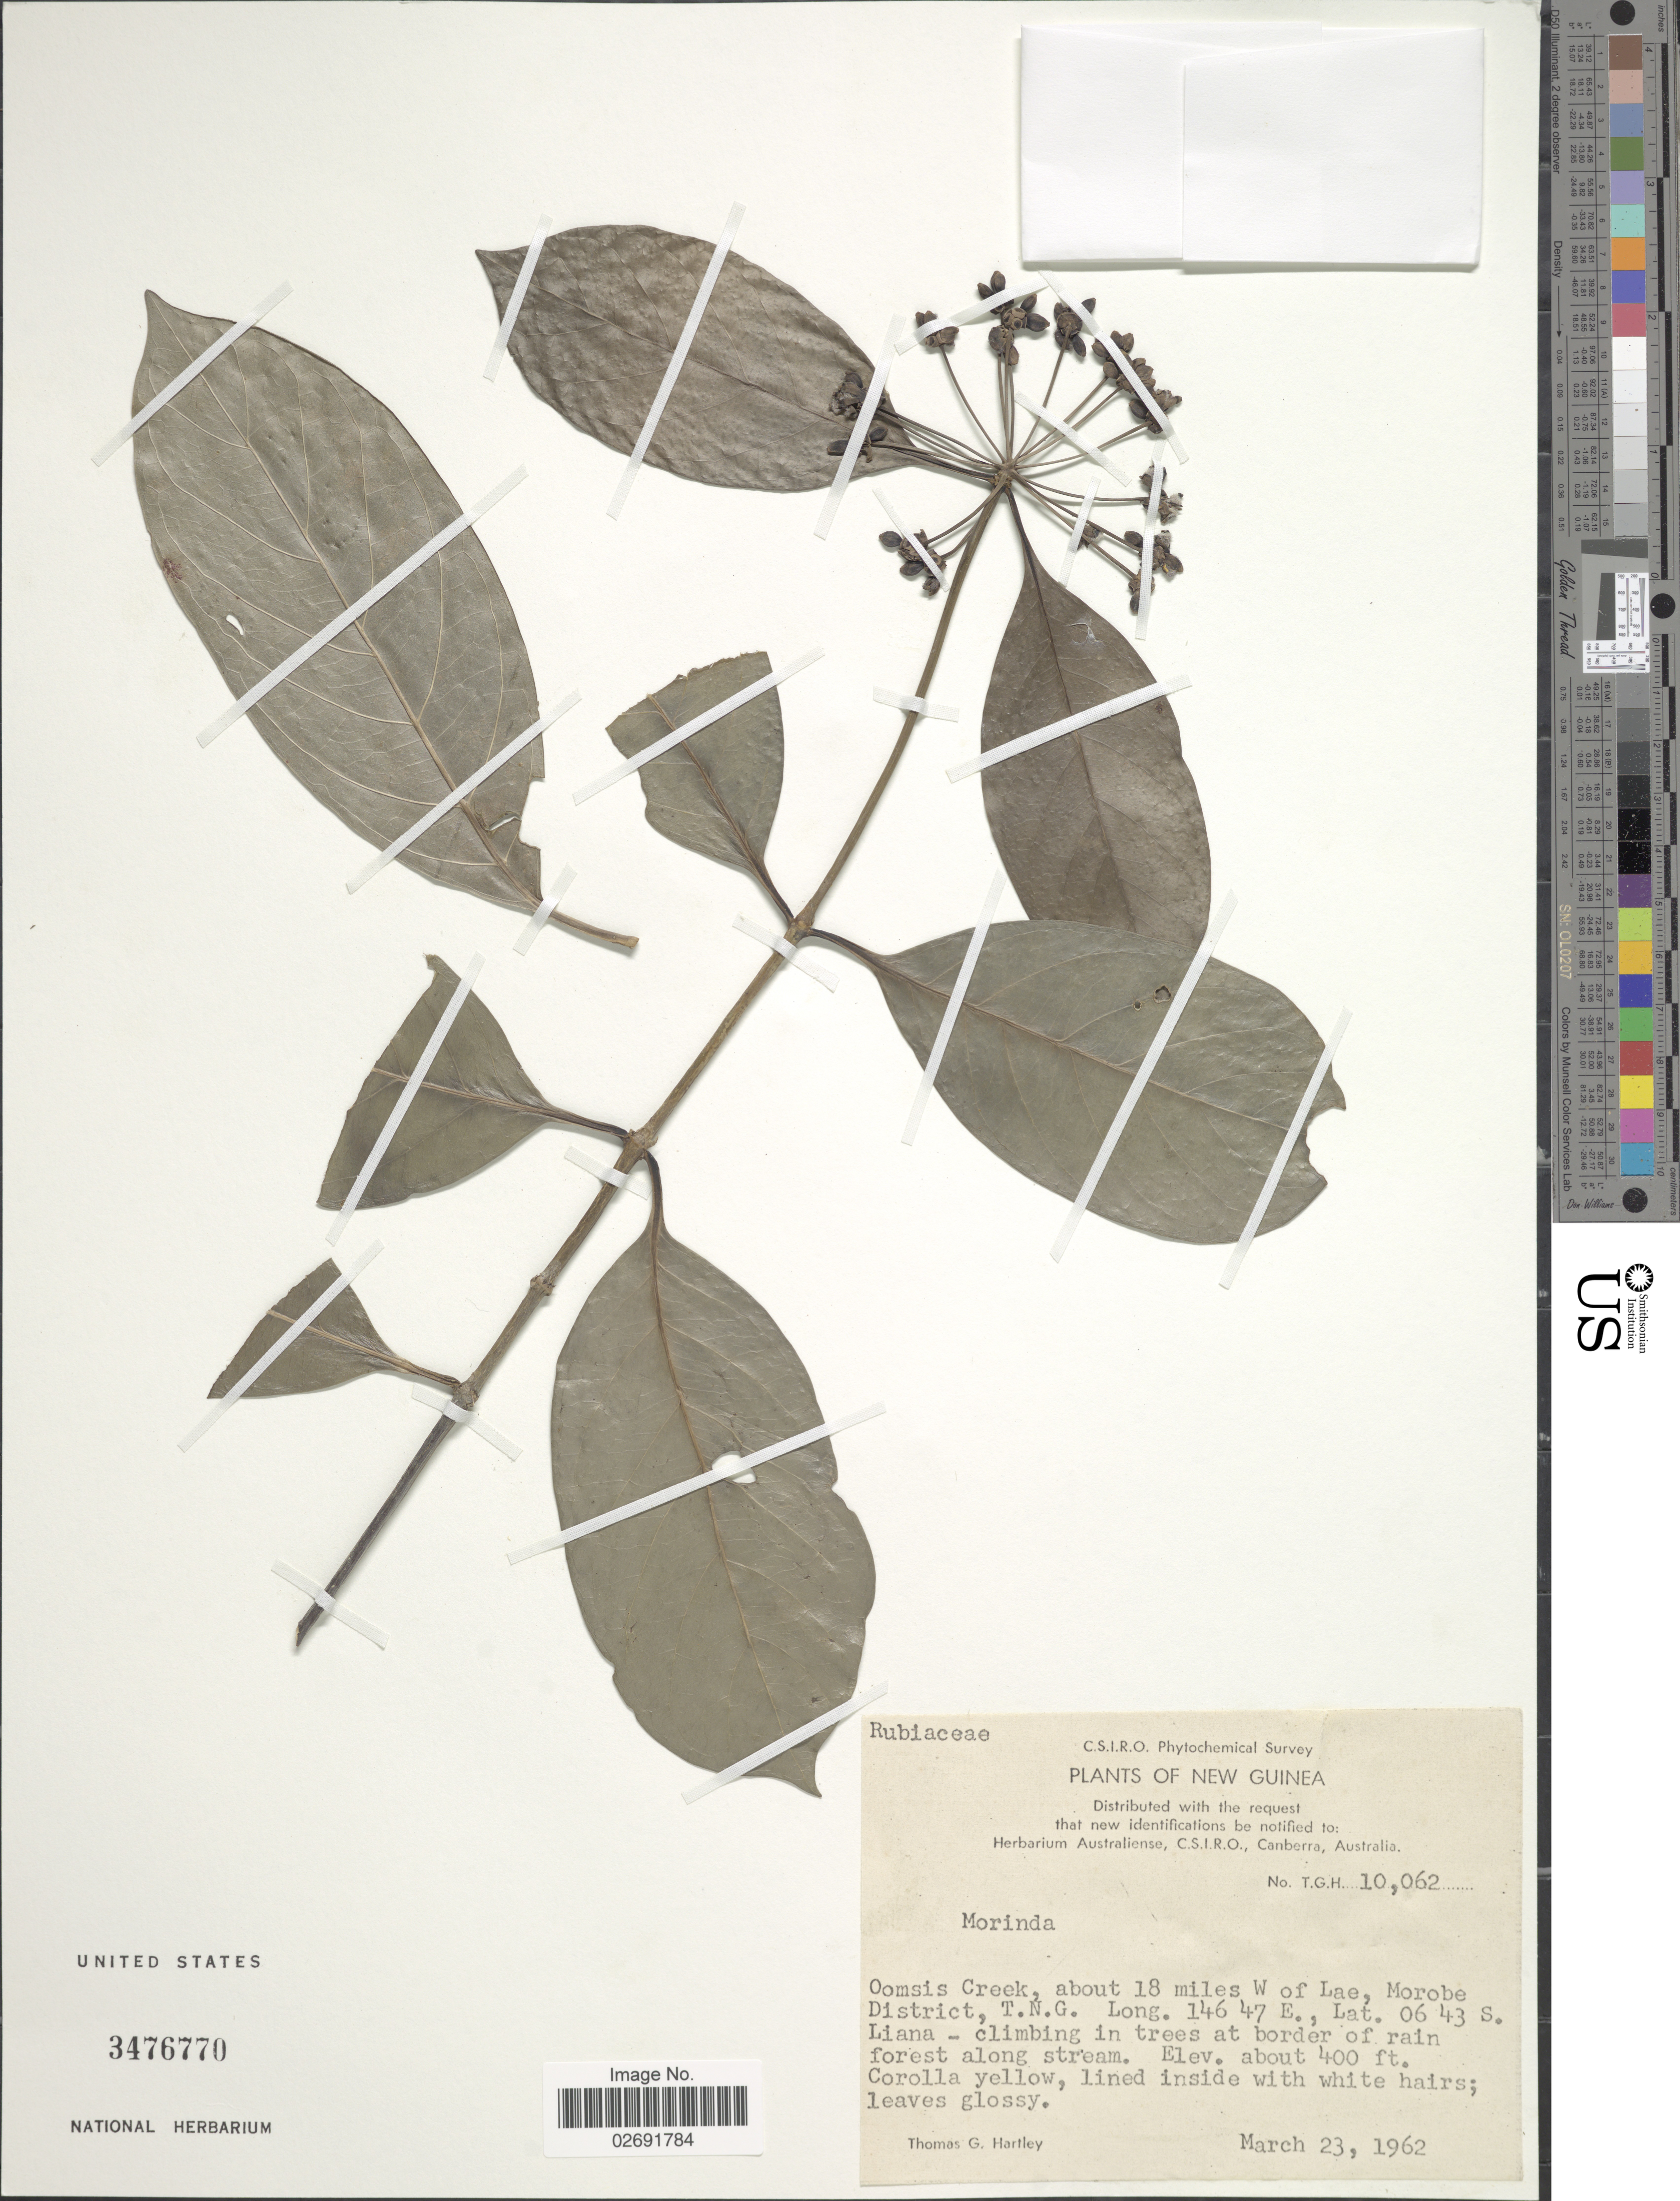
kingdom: Plantae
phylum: Tracheophyta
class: Magnoliopsida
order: Gentianales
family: Rubiaceae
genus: Gynochthodes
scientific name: Gynochthodes sp.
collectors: T. G. Hartley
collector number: TGH10062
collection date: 1962-03-23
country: Papua New Guinea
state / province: Morobe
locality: New Guinea. Oomsis Creek, about 18 miles W of Lae, Morobe District, T.N.G.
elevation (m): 122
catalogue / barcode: US 3476770